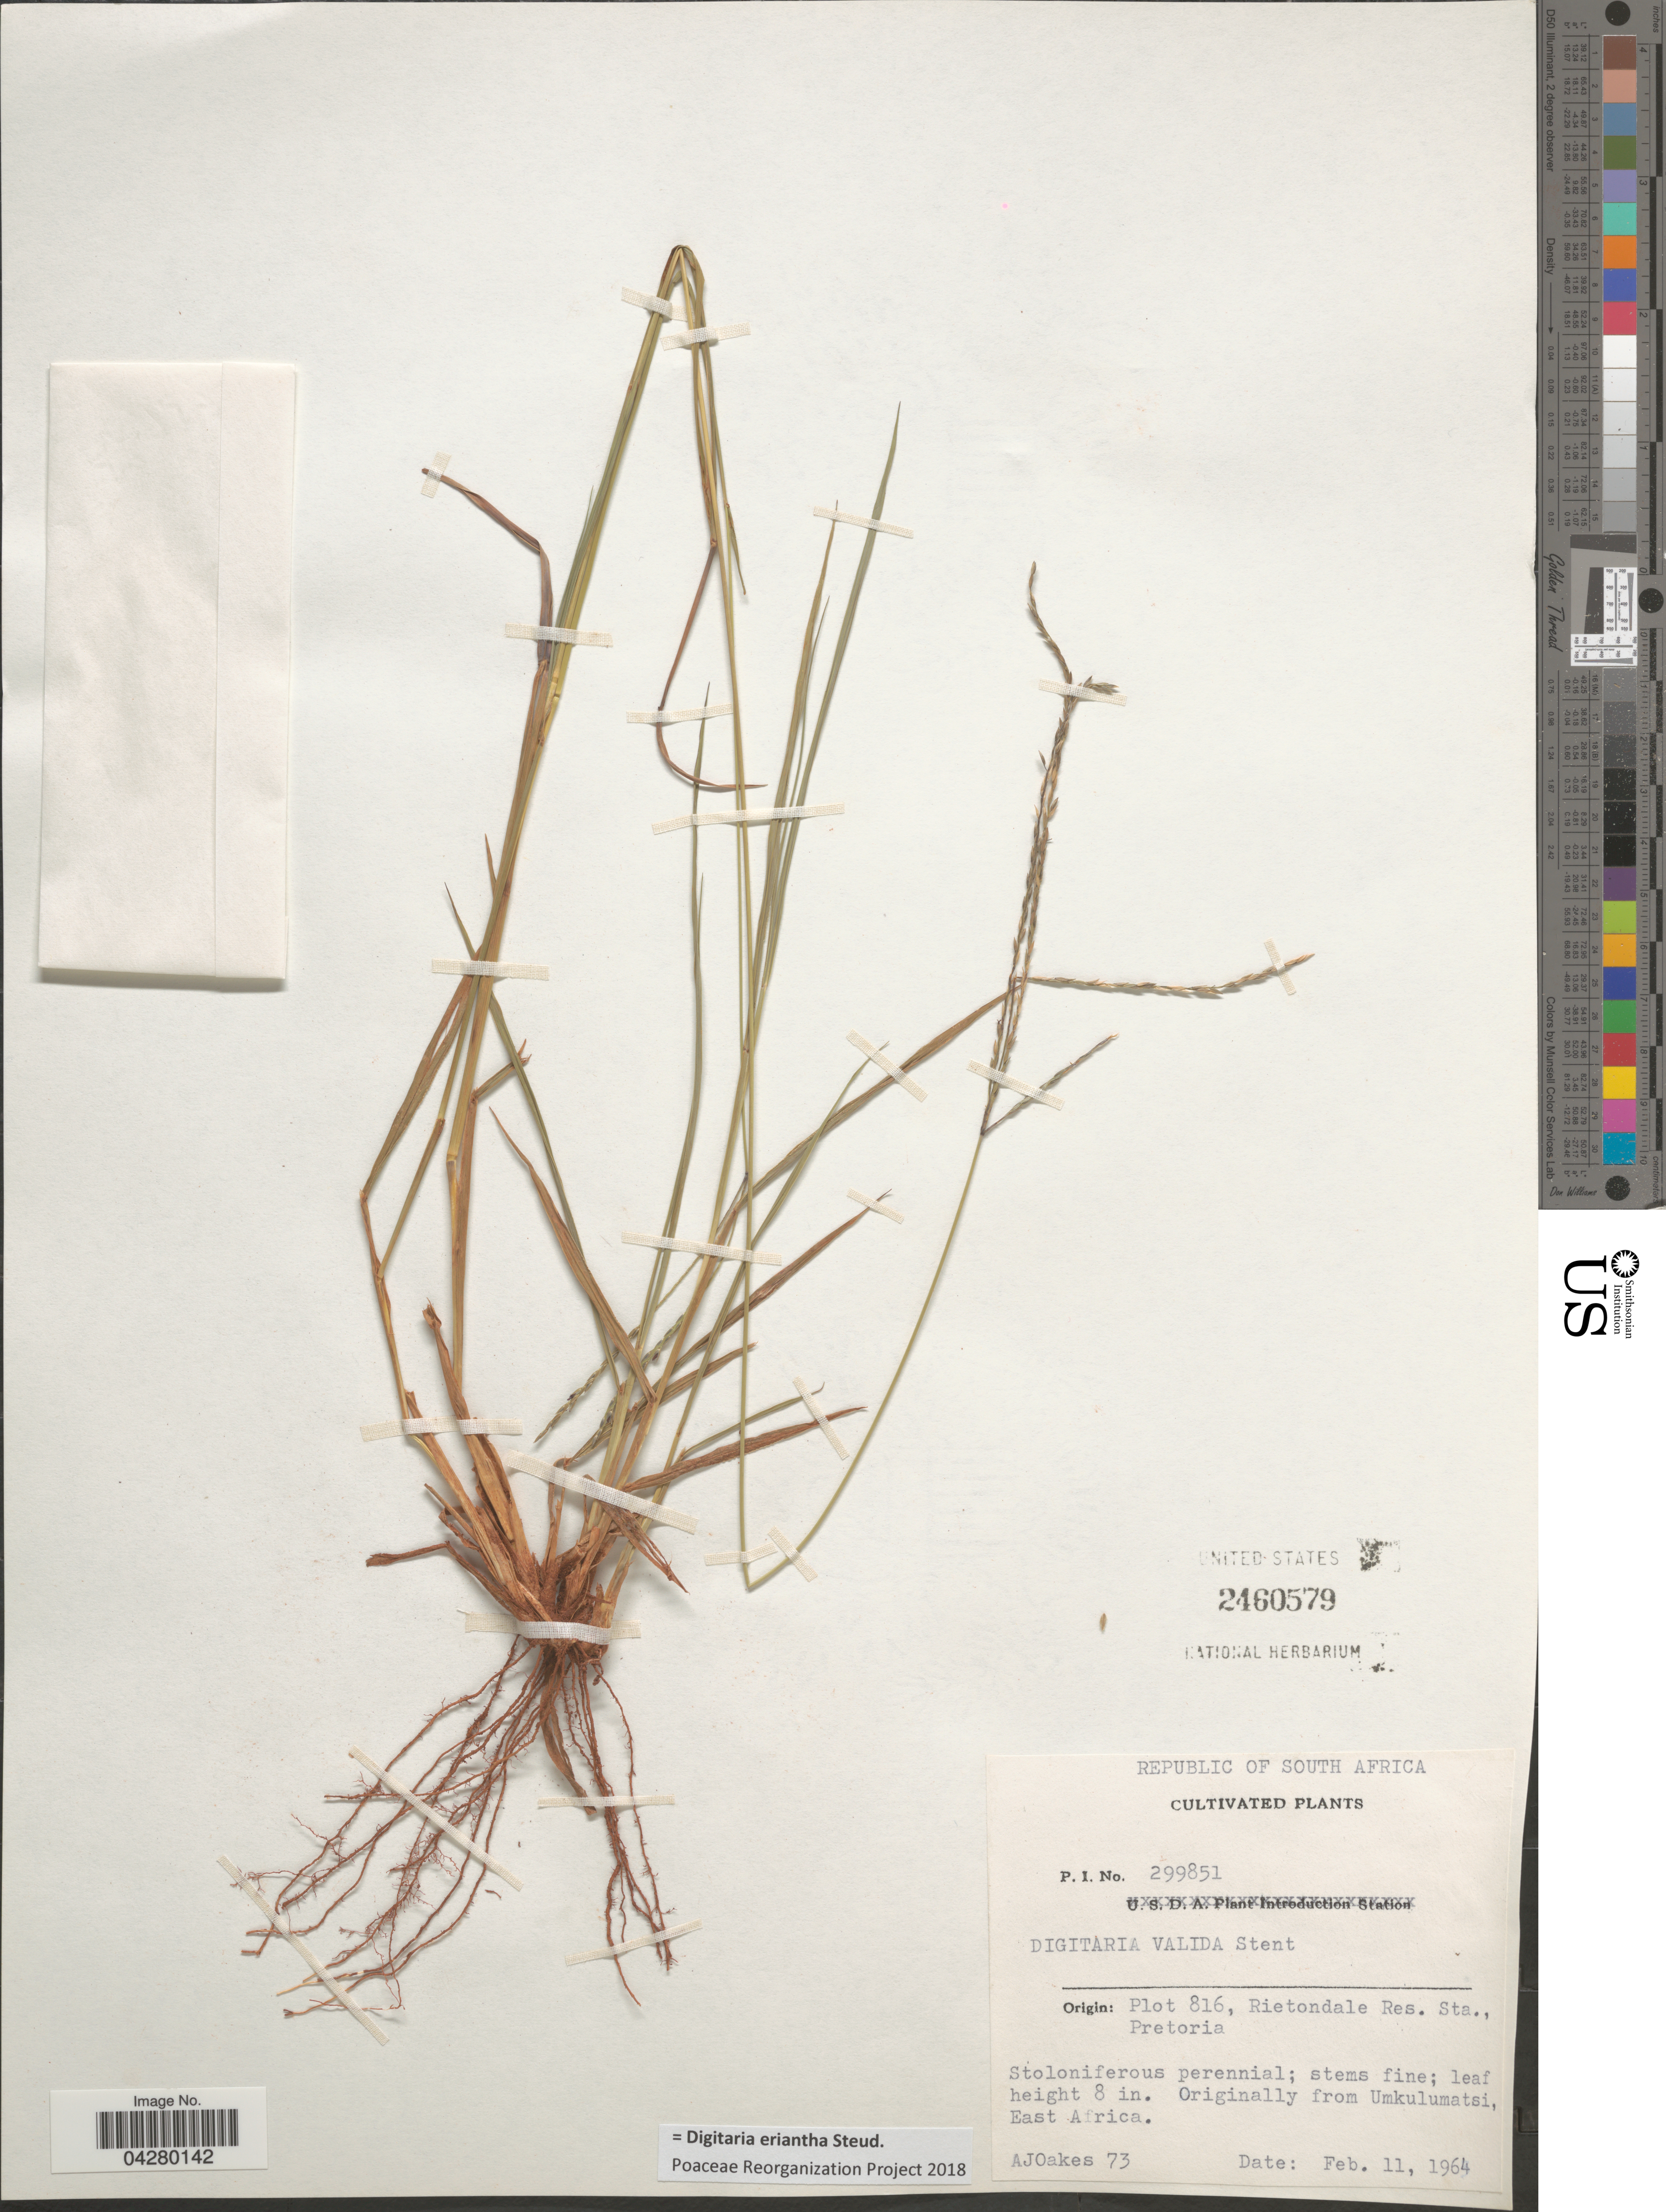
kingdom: Plantae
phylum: Tracheophyta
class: Liliopsida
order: Poales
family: Poaceae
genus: Digitaria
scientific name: Digitaria eriantha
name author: Steud.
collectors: A. Oakes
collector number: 73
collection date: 1964-02-11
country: South Africa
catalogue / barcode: US 2460579